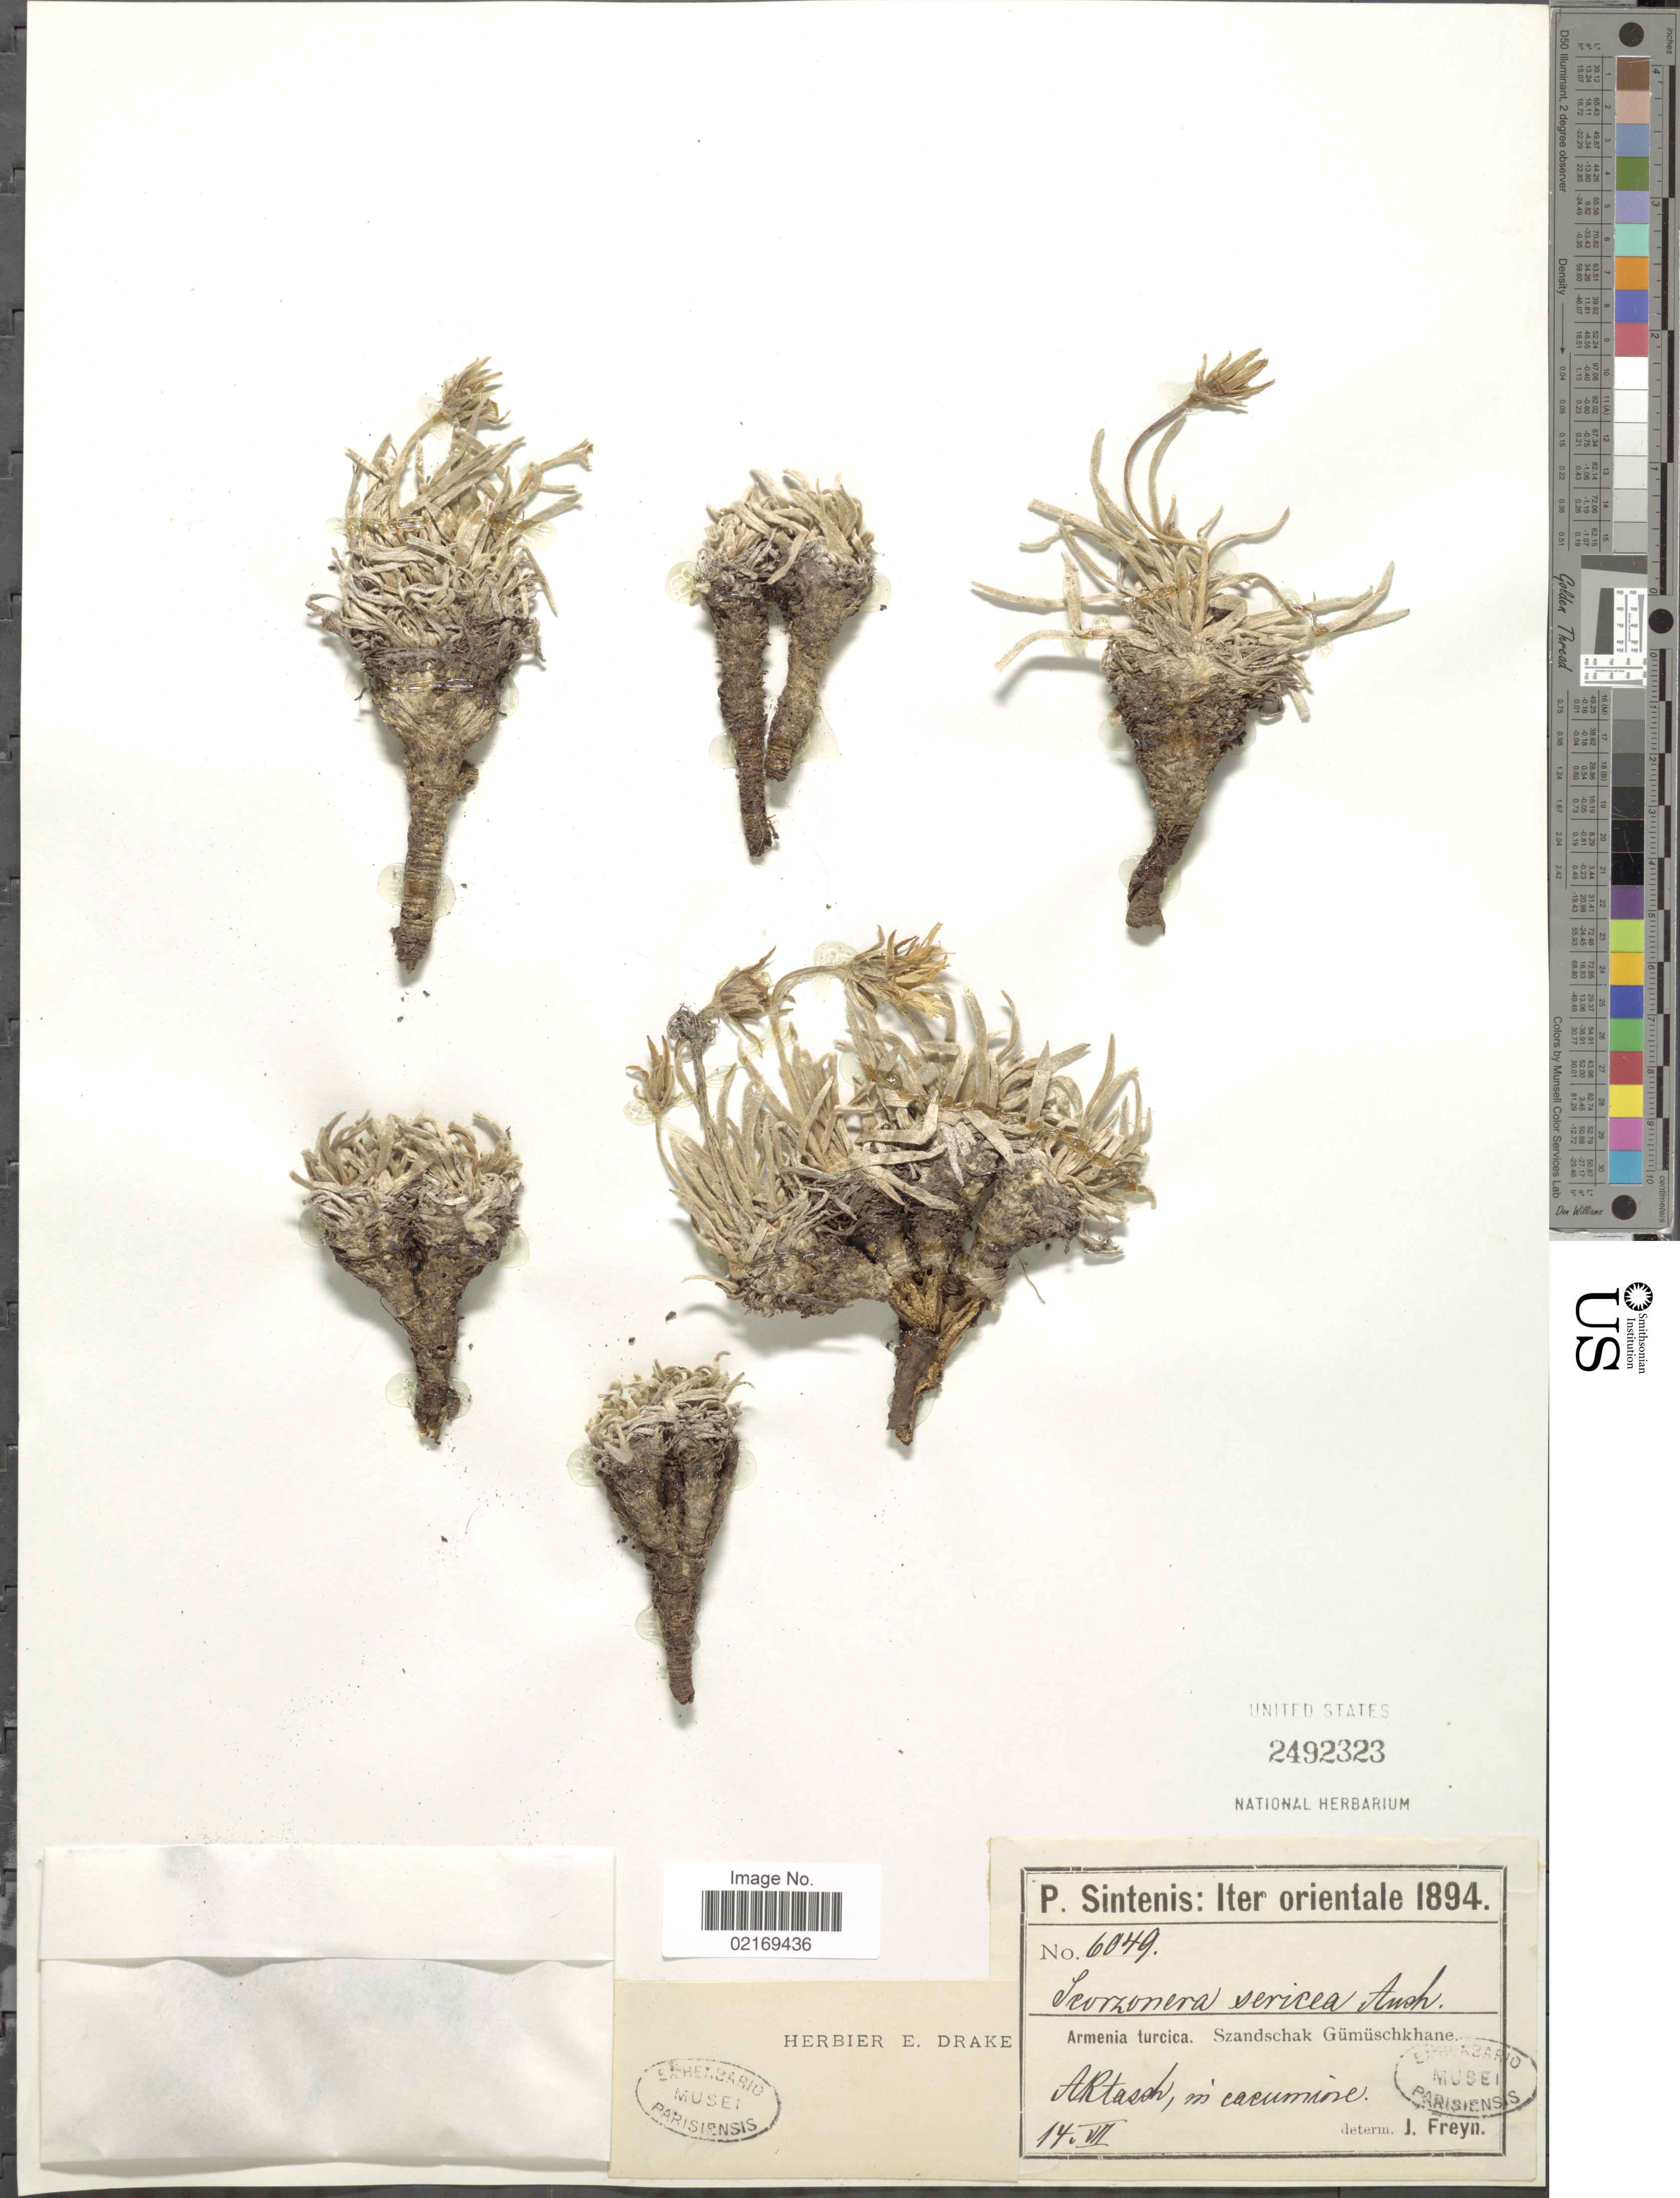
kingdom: Plantae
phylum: Tracheophyta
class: Magnoliopsida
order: Asterales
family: Asteraceae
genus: Scorzonera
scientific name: Scorzonera sericea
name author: DC.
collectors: P. Sintenis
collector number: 6049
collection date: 1894-07-14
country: Turkey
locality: Iter orientale, Armenia turcica, Szandschak Gumuschkhane, Artash, in cacumine.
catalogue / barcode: US 2492323